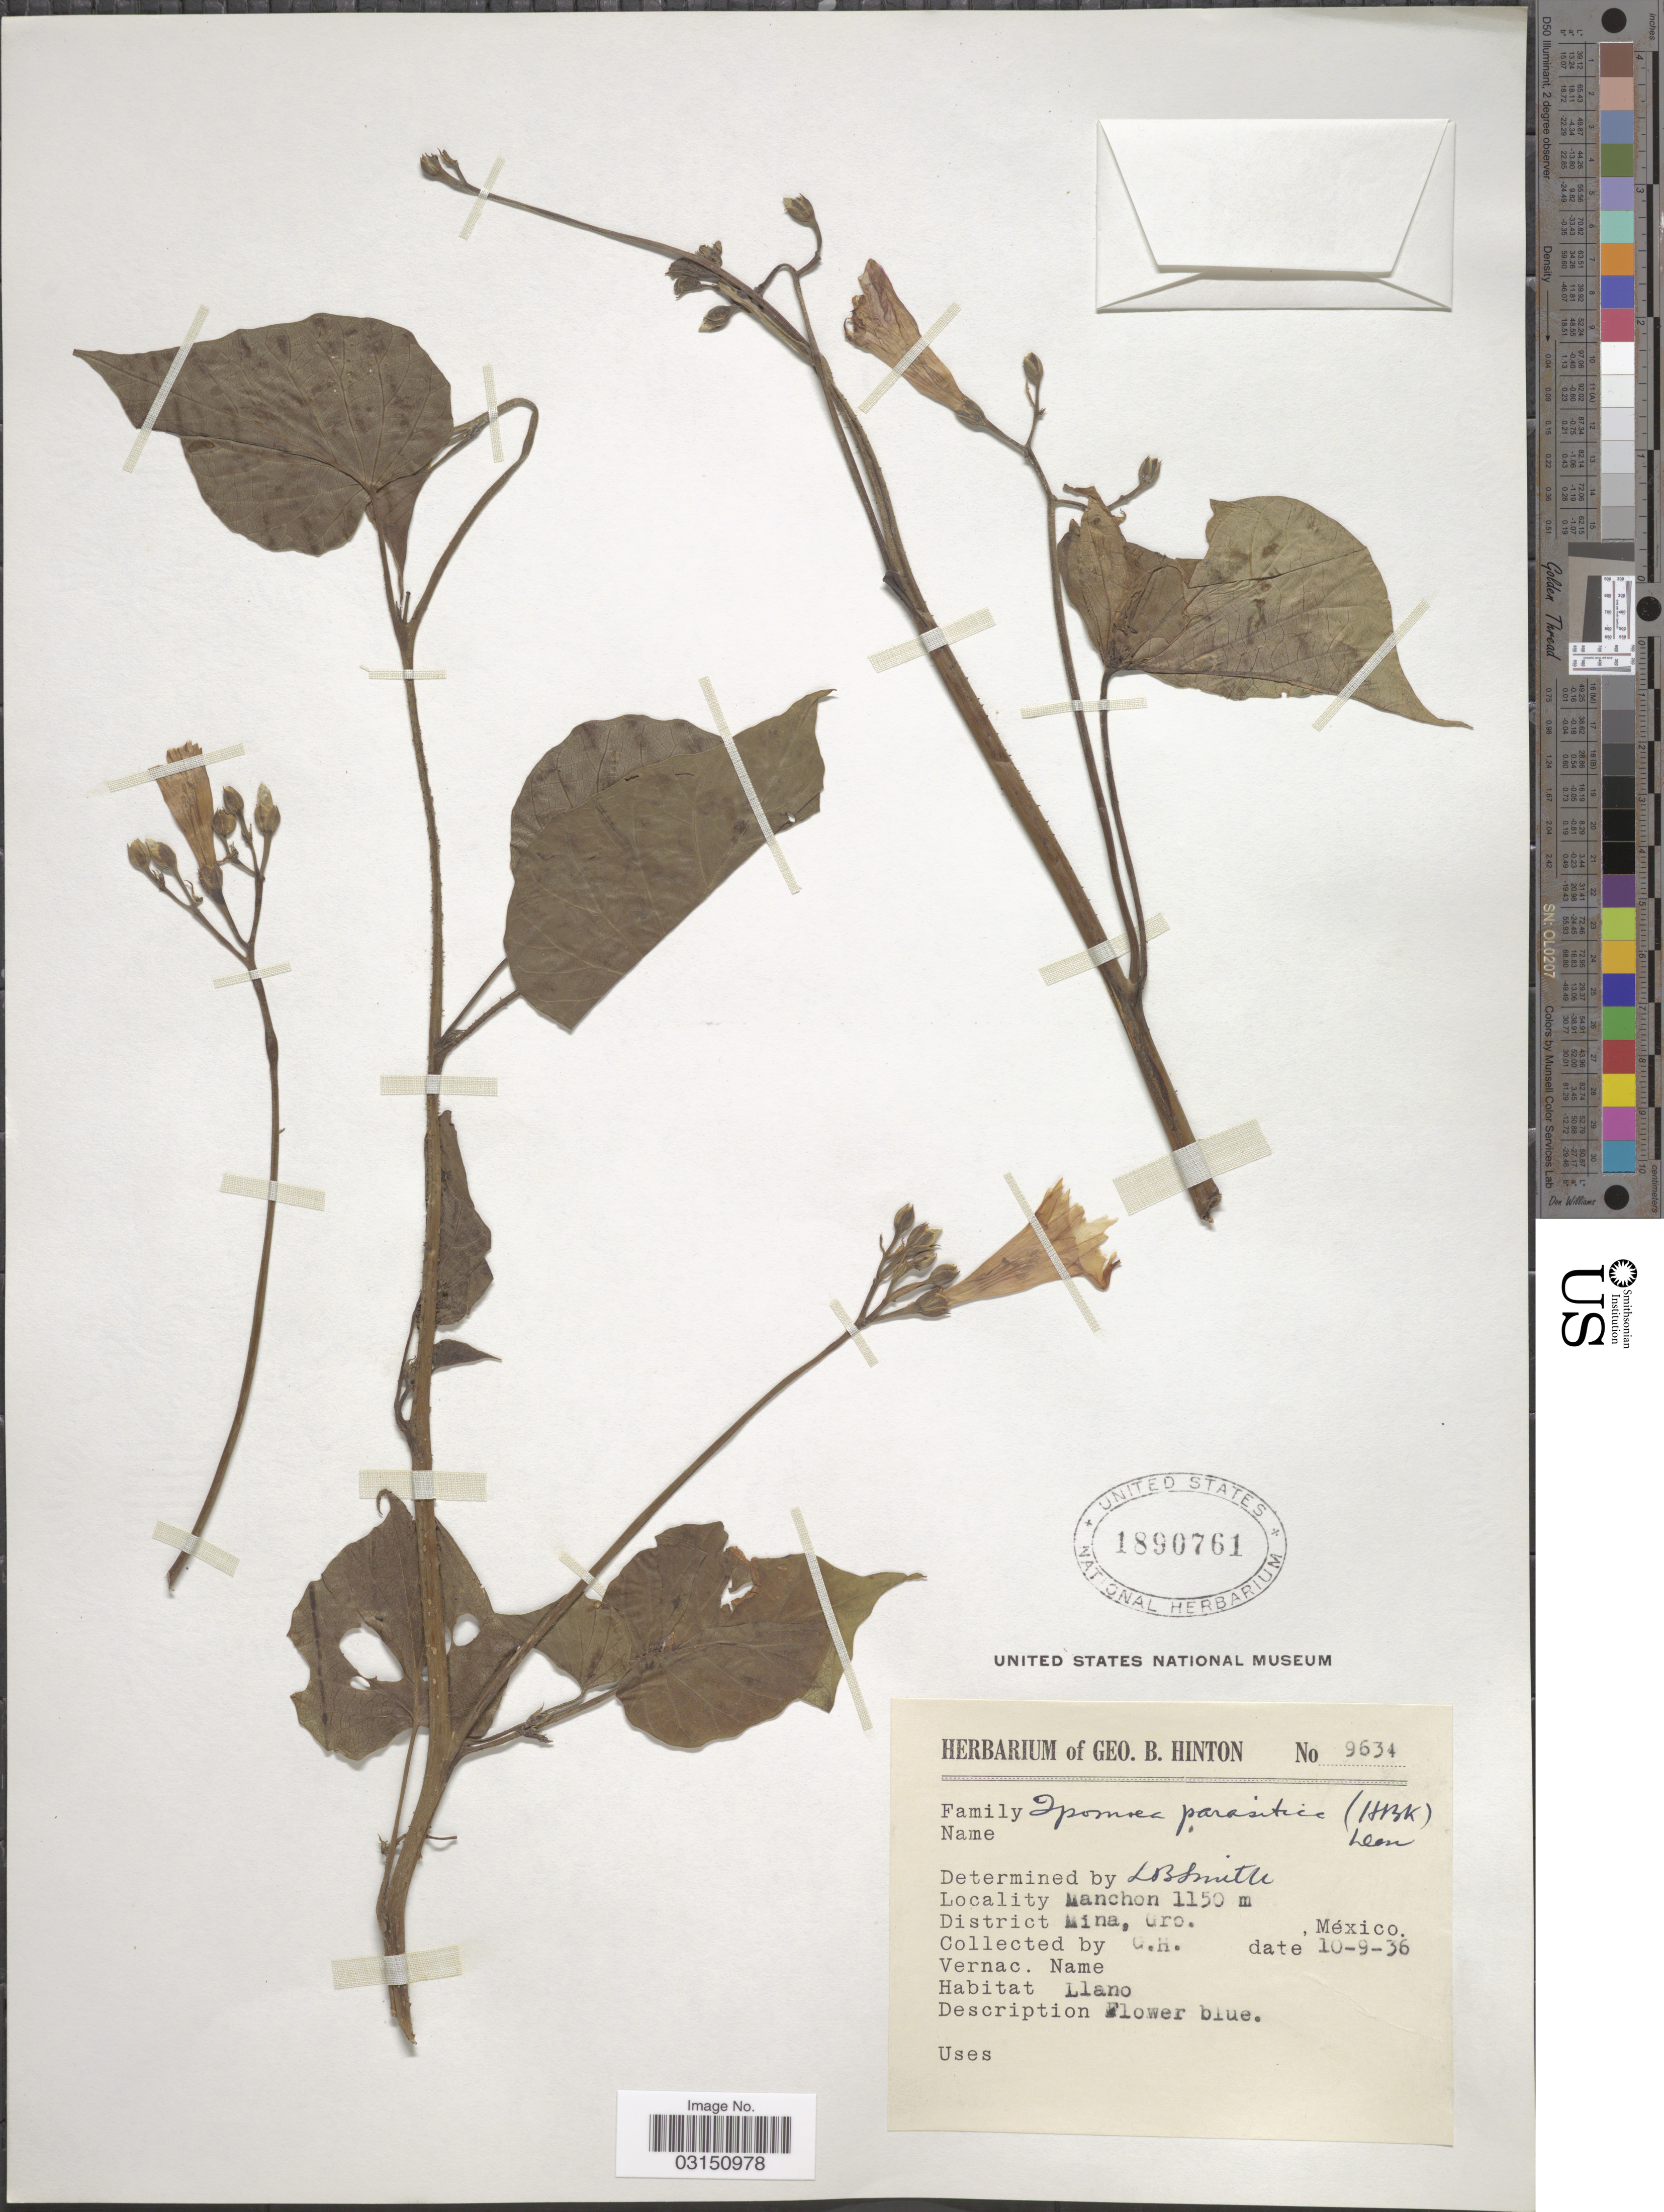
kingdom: Plantae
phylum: Tracheophyta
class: Magnoliopsida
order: Solanales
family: Convolvulaceae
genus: Ipomoea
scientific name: Ipomoea parasitica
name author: (Kunth) G. Don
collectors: G. B. Hinton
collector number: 9634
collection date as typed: Transcribed d/m/y: 10/9/36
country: Mexico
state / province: Guerrero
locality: Manchon. District Mina.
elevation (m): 1150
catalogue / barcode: US 1890761